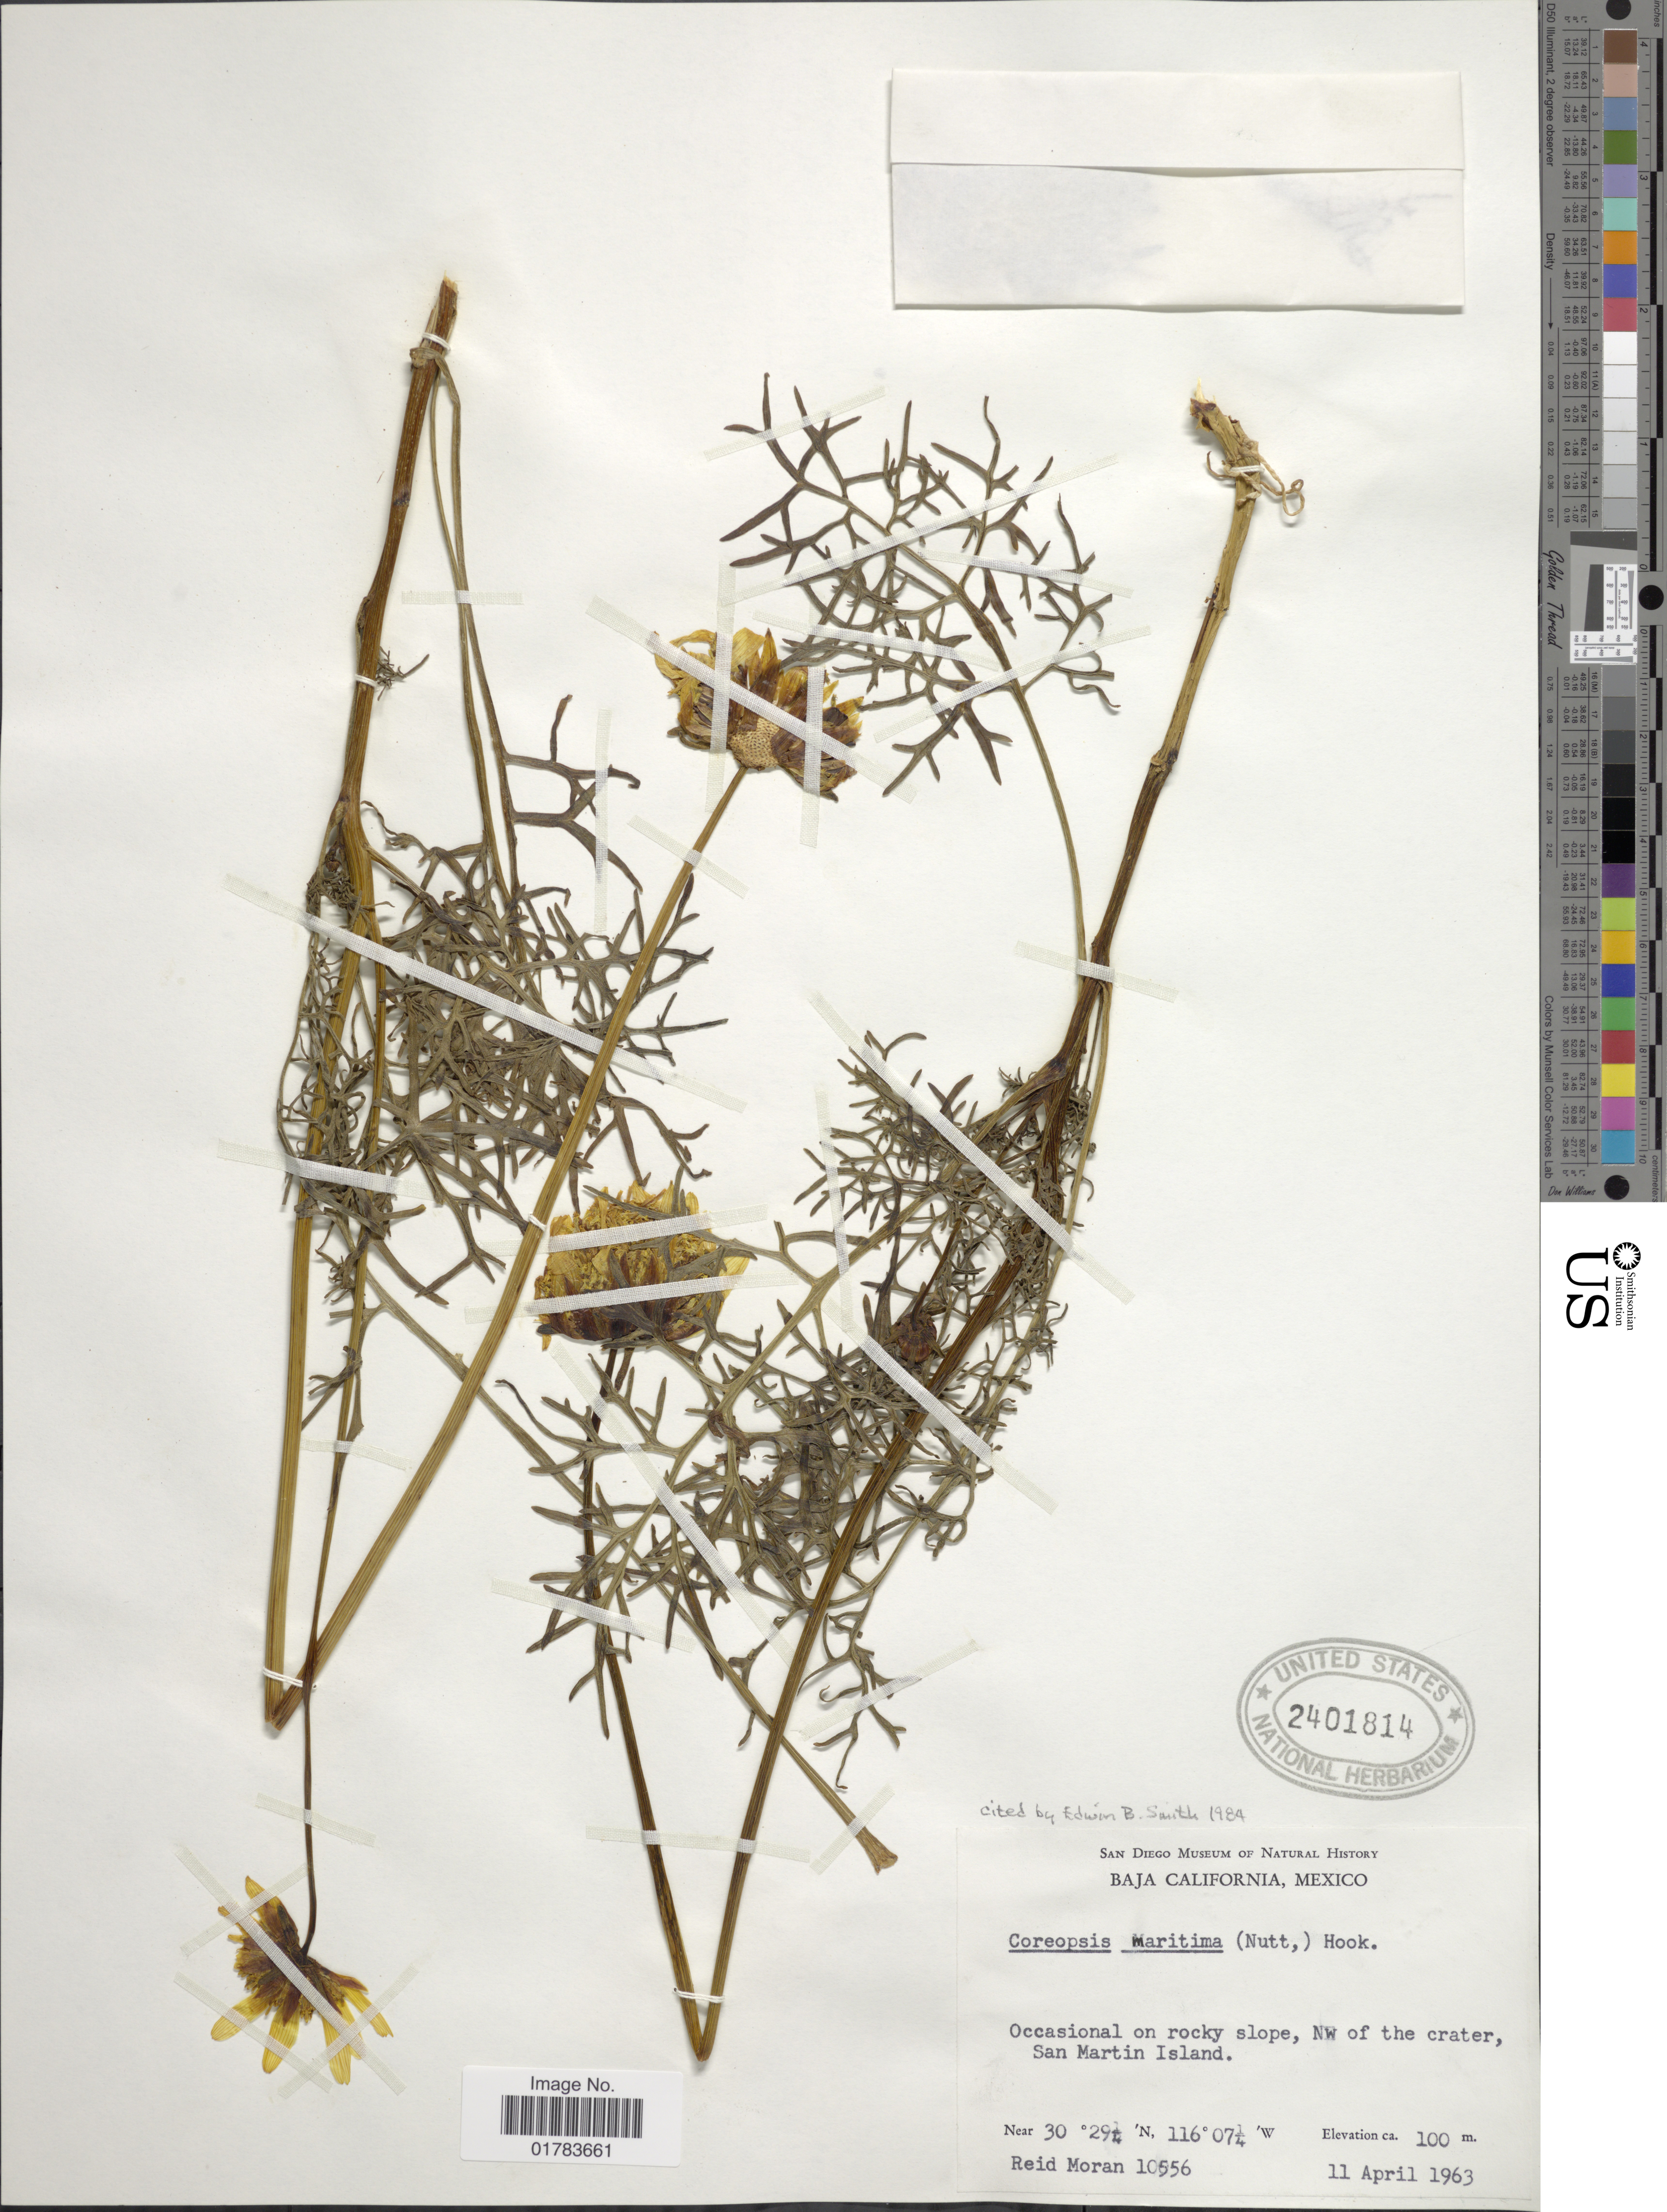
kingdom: Plantae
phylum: Tracheophyta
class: Magnoliopsida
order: Asterales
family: Asteraceae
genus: Coreopsis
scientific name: Coreopsis maritima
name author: (Nutt.) Hook. f.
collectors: R. V. Moran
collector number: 10556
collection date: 1963-04-11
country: Mexico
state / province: Baja California Sur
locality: NW of the crater, San Martin Island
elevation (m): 100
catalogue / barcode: US 2401814